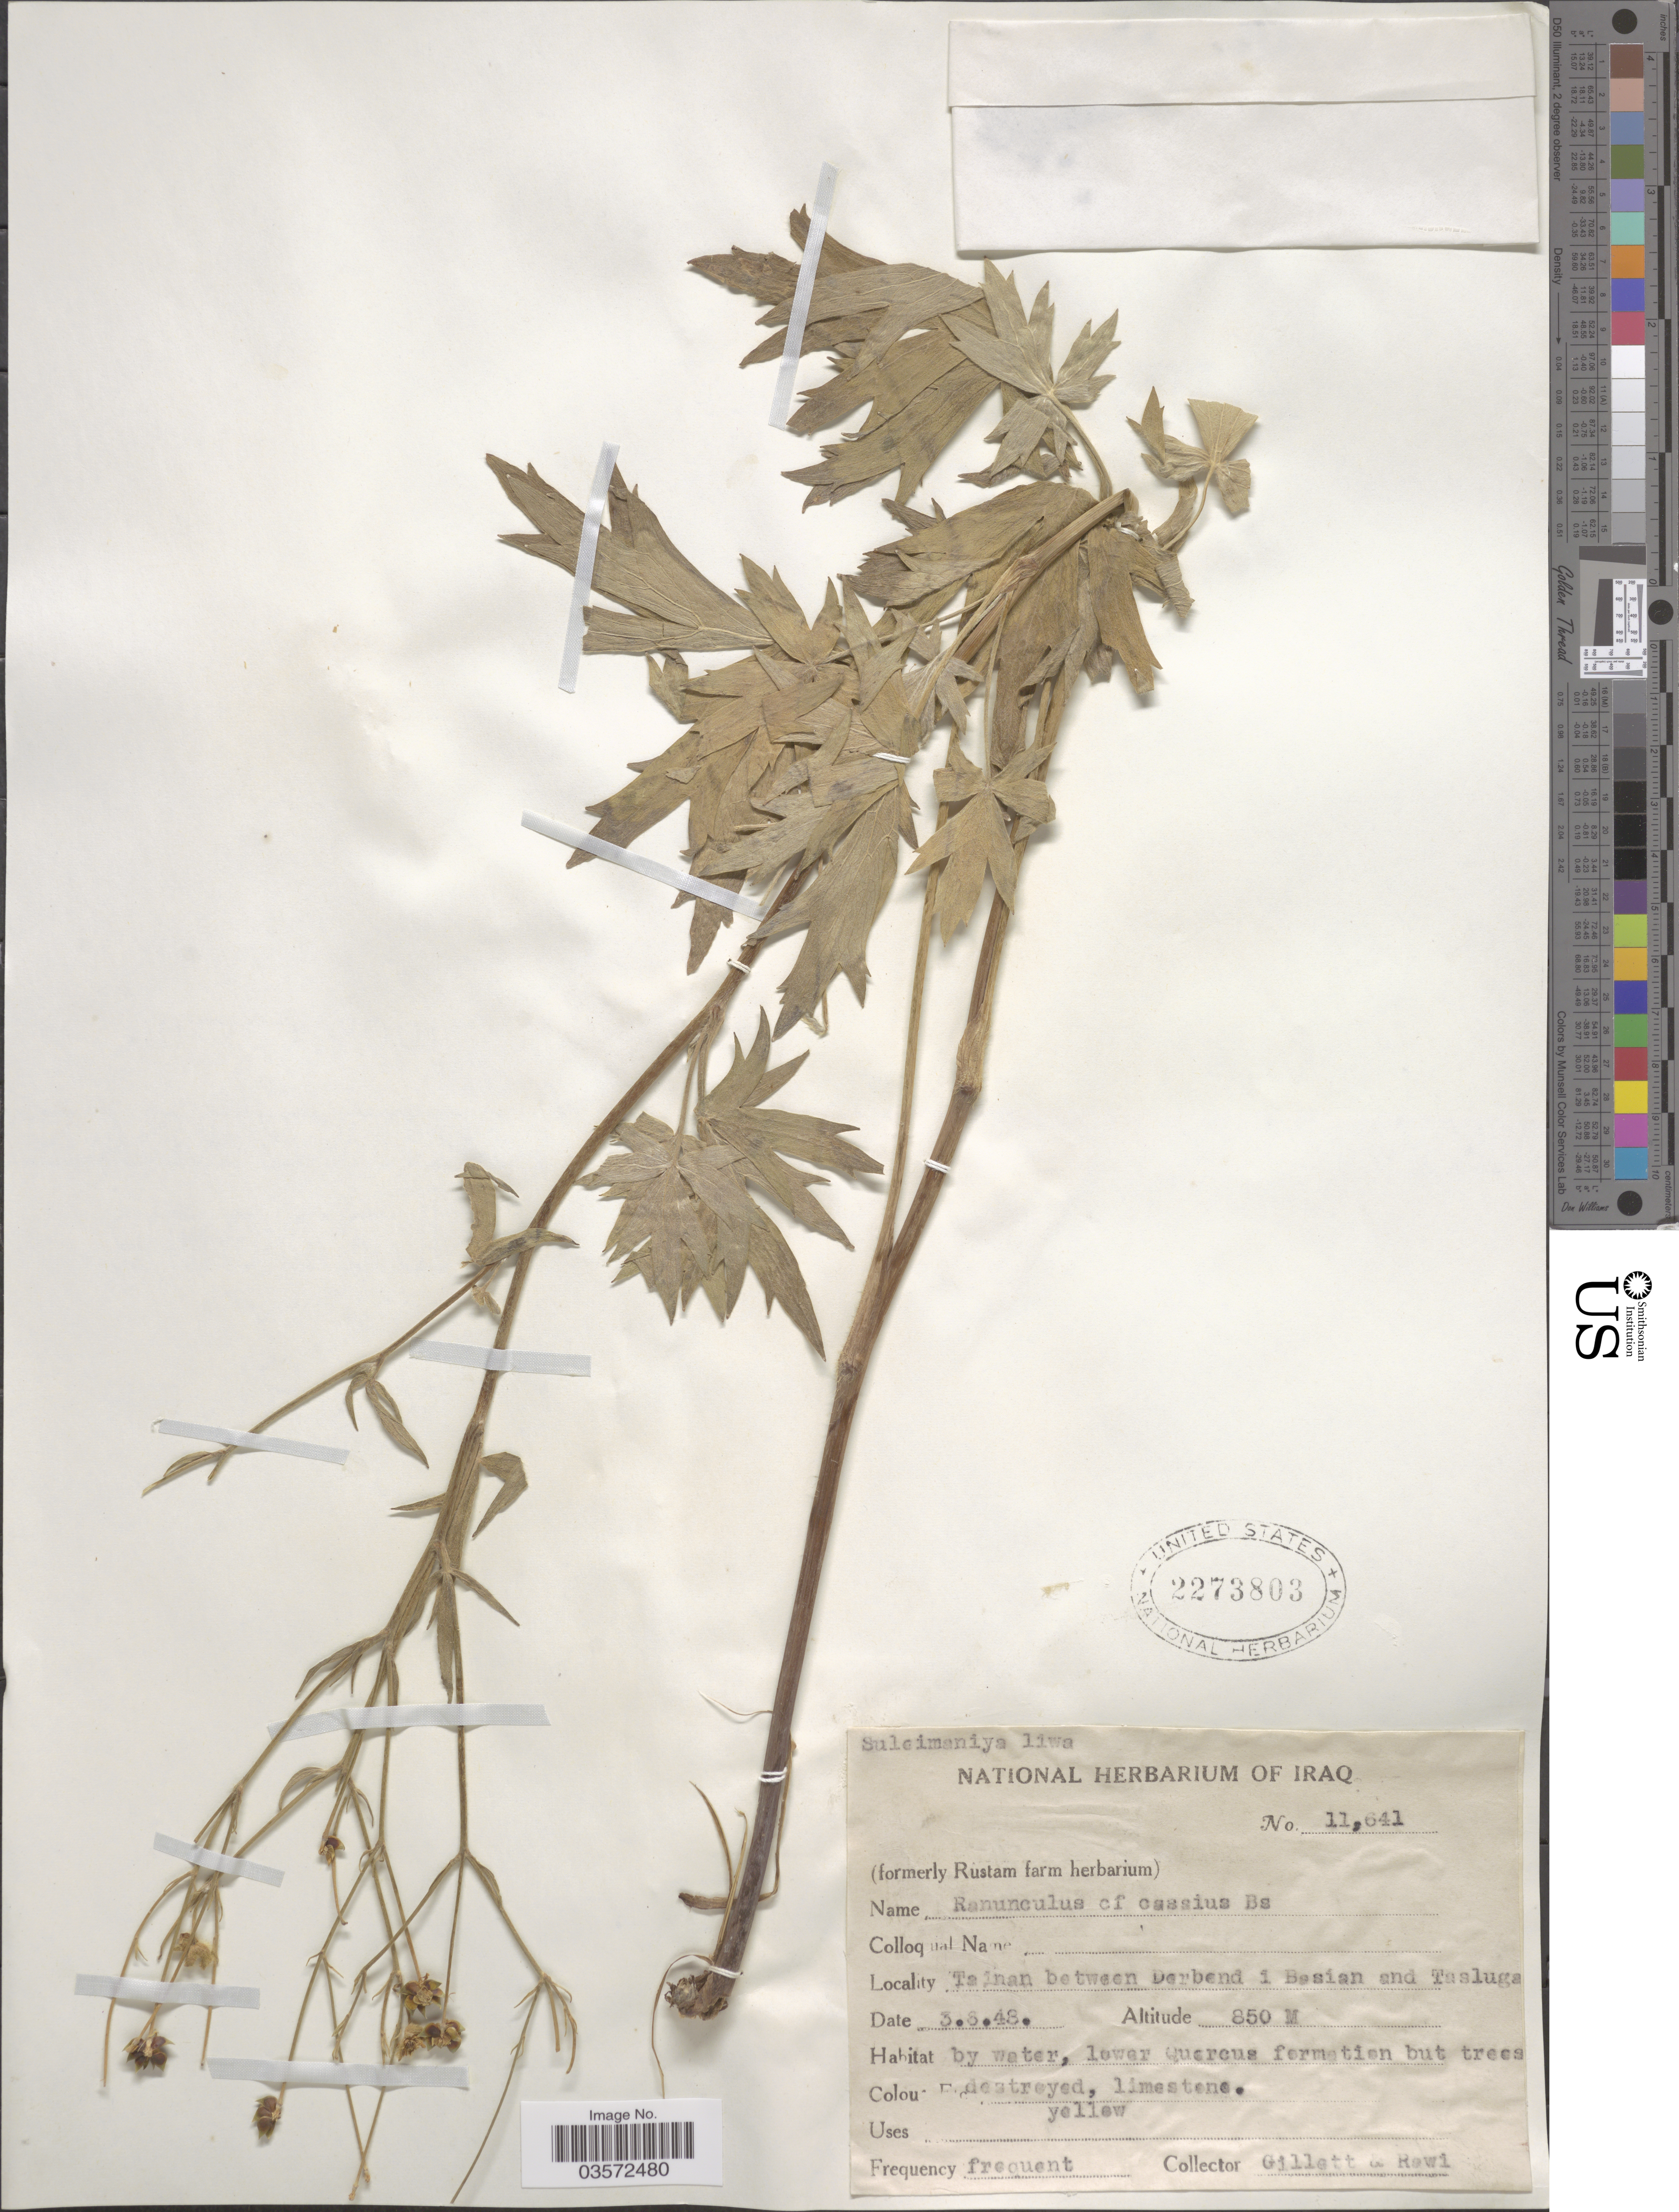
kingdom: Plantae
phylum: Tracheophyta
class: Magnoliopsida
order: Ranunculales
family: Ranunculaceae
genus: Ranunculus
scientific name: Ranunculus cassius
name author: Boiss.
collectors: Gillett, -- & -. Rawi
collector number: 11641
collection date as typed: Transcribed d/m/y: 3/6/48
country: Iraq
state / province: As Sulaymānīyah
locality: Suleimaniya liwa. Tainan between Derbend i Besian and Tasluga.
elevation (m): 850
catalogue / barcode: US 2273803